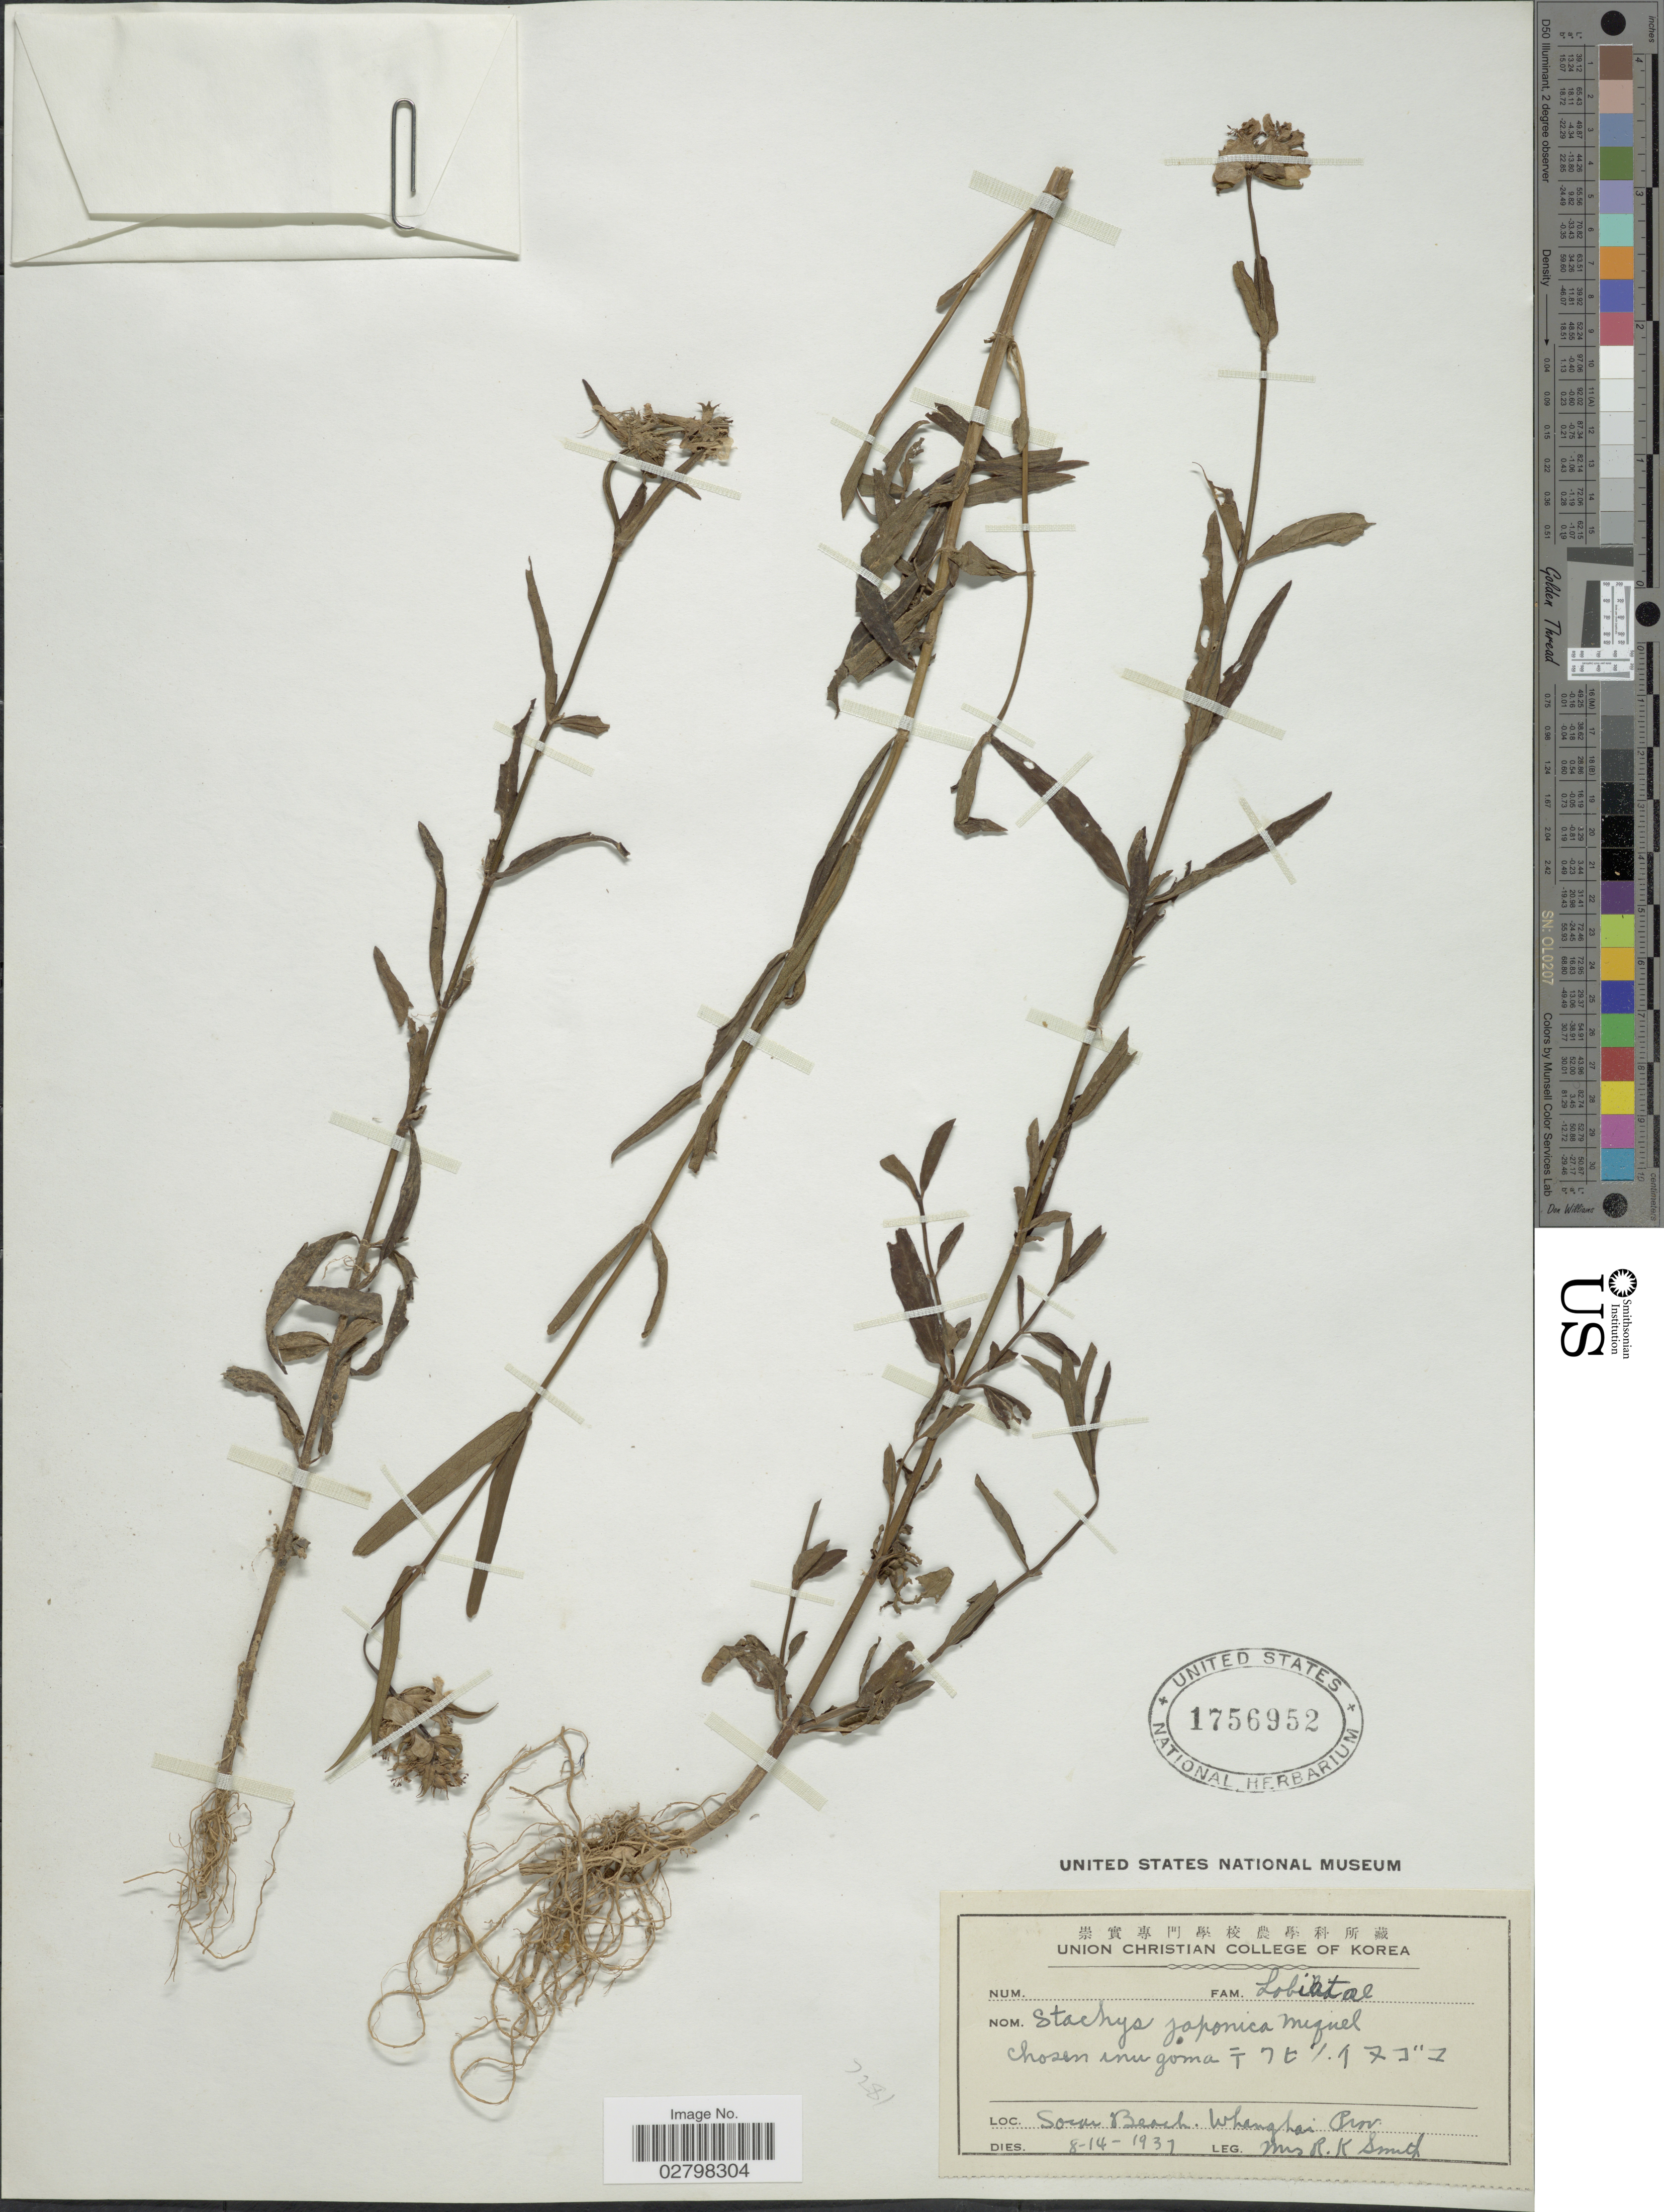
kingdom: Plantae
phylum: Tracheophyta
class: Magnoliopsida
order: Lamiales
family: Lamiaceae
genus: Stachys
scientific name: Stachys japonica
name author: Miq.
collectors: Mrs. R. K. Smith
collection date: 1937-08-14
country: North Korea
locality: Sorai Beach. Whanghai Prov.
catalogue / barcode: US 1756952